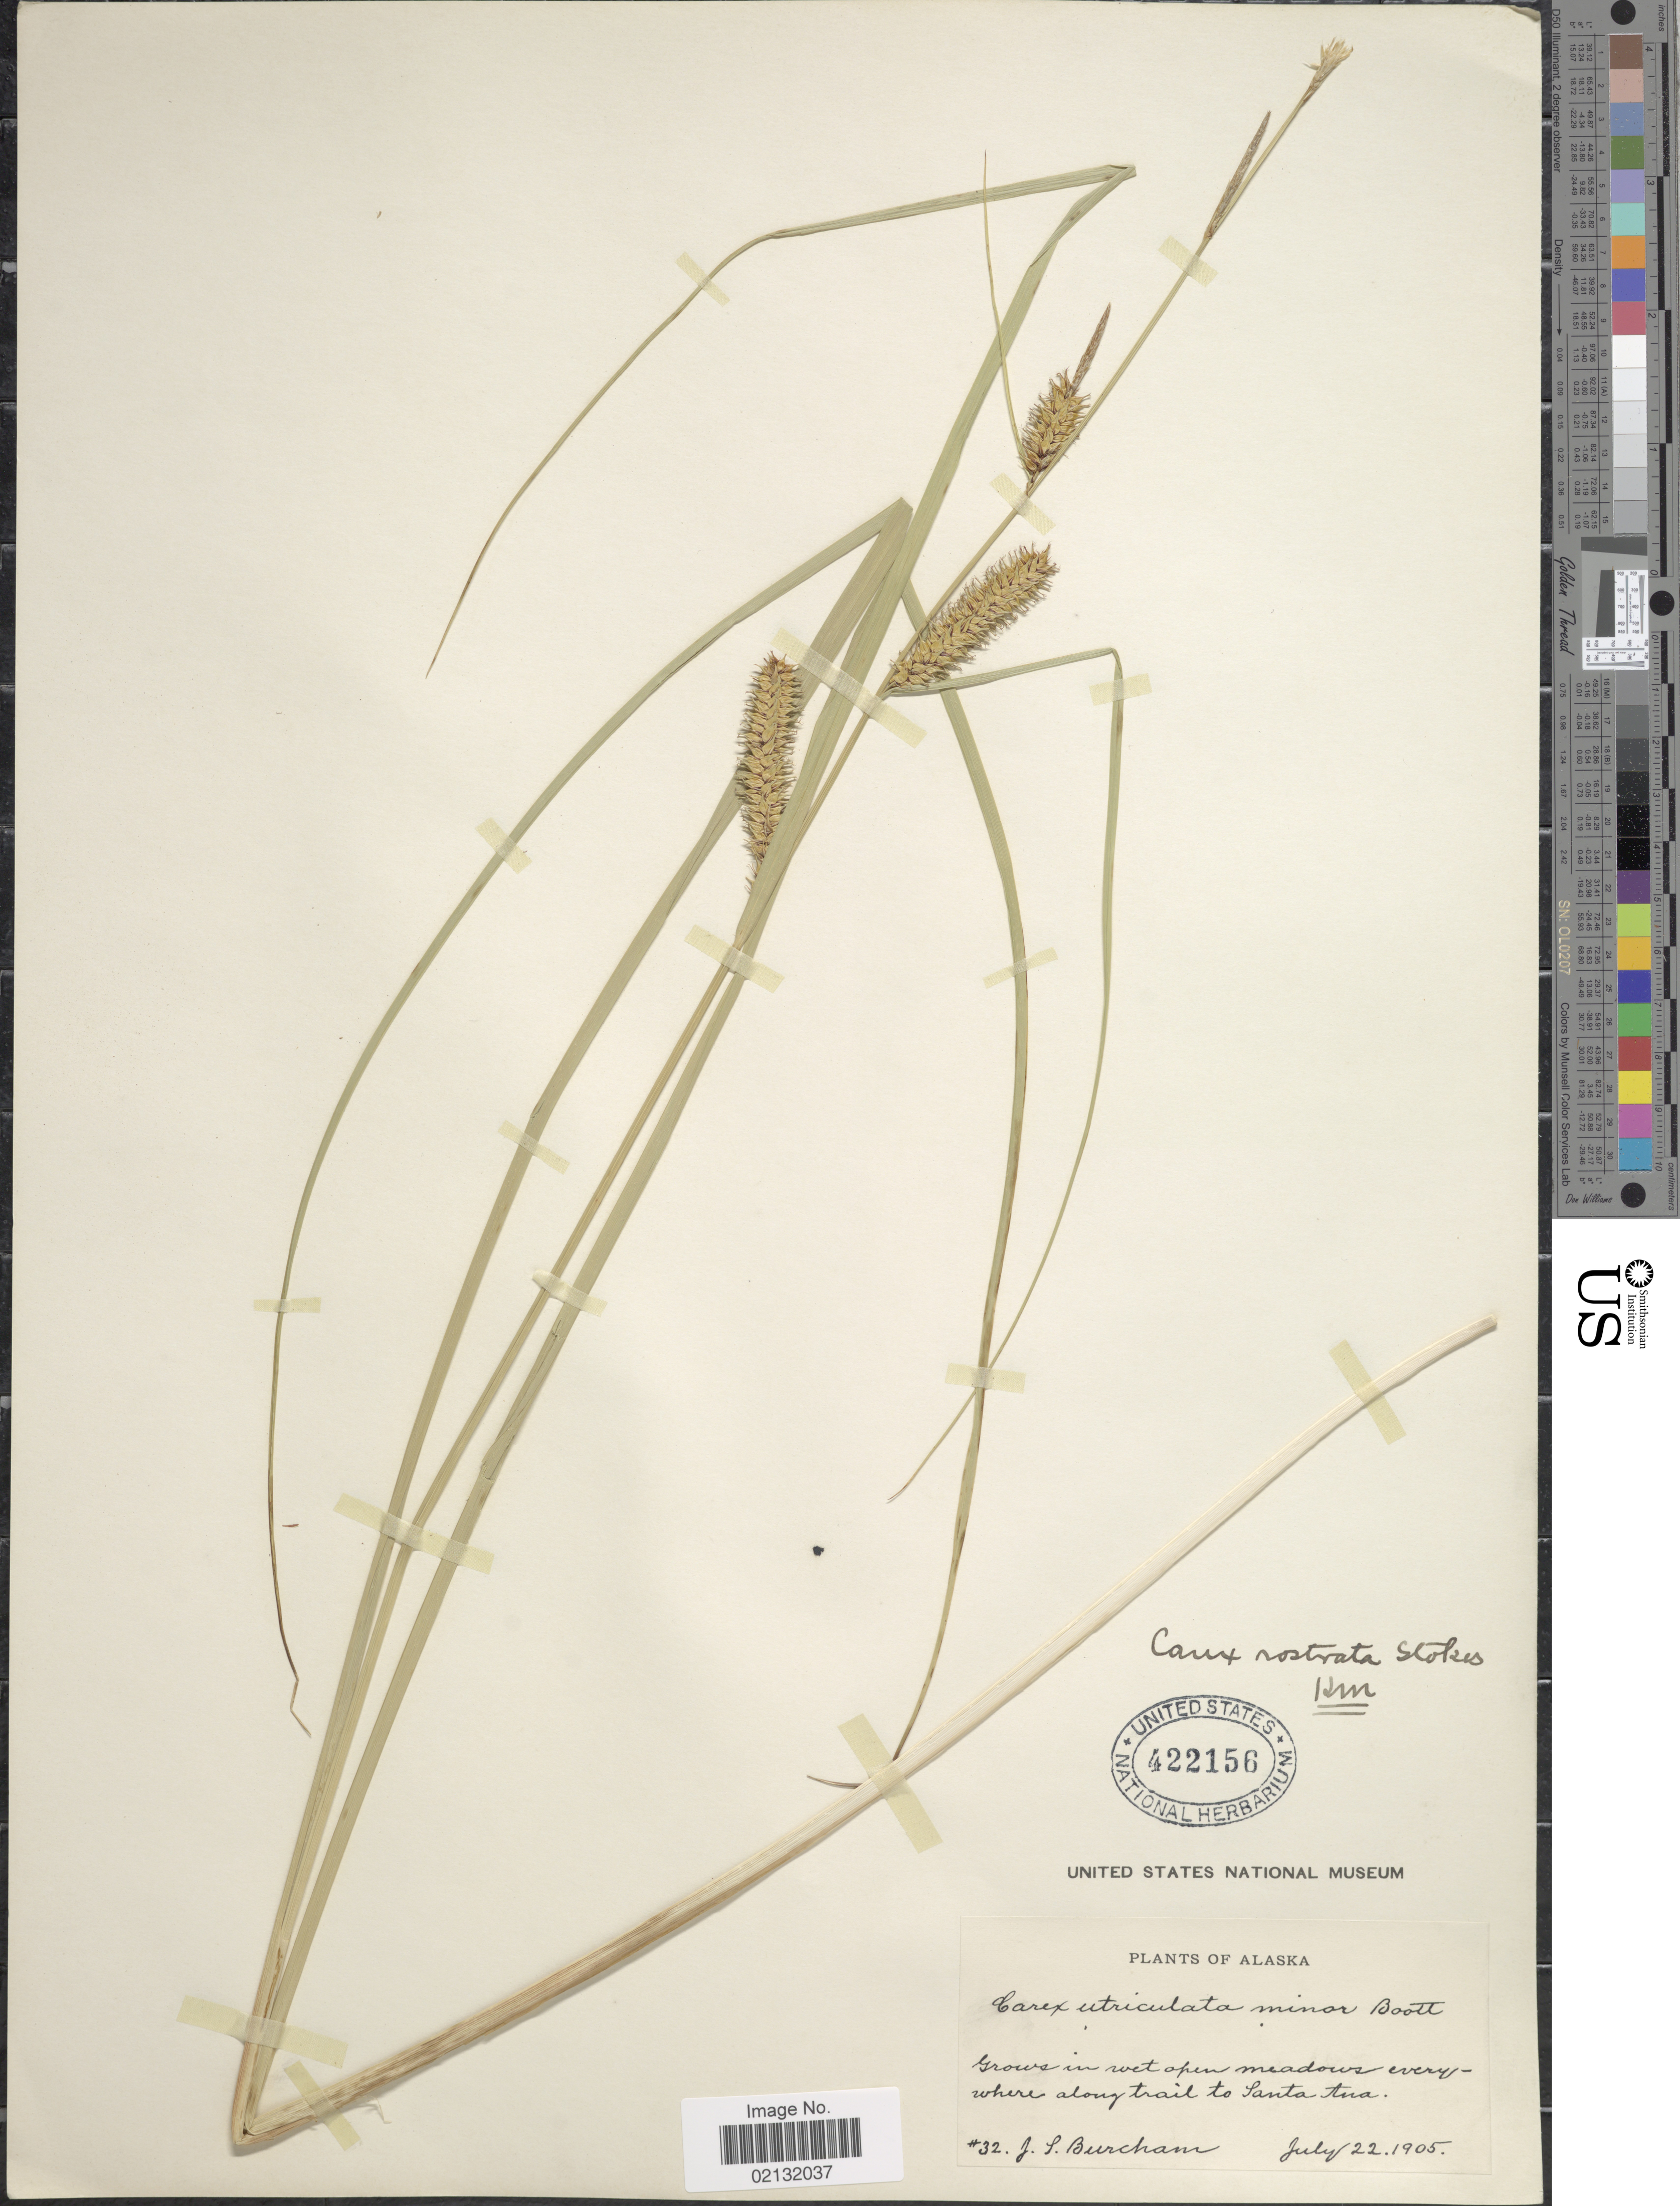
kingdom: Plantae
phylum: Tracheophyta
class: Liliopsida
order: Poales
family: Cyperaceae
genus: Carex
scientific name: Carex rostrata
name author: Stokes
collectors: J. Burcham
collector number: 32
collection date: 1905-07-22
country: United States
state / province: Alaska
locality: Everywhere along trail to Santa Ana.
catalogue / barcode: US 422156